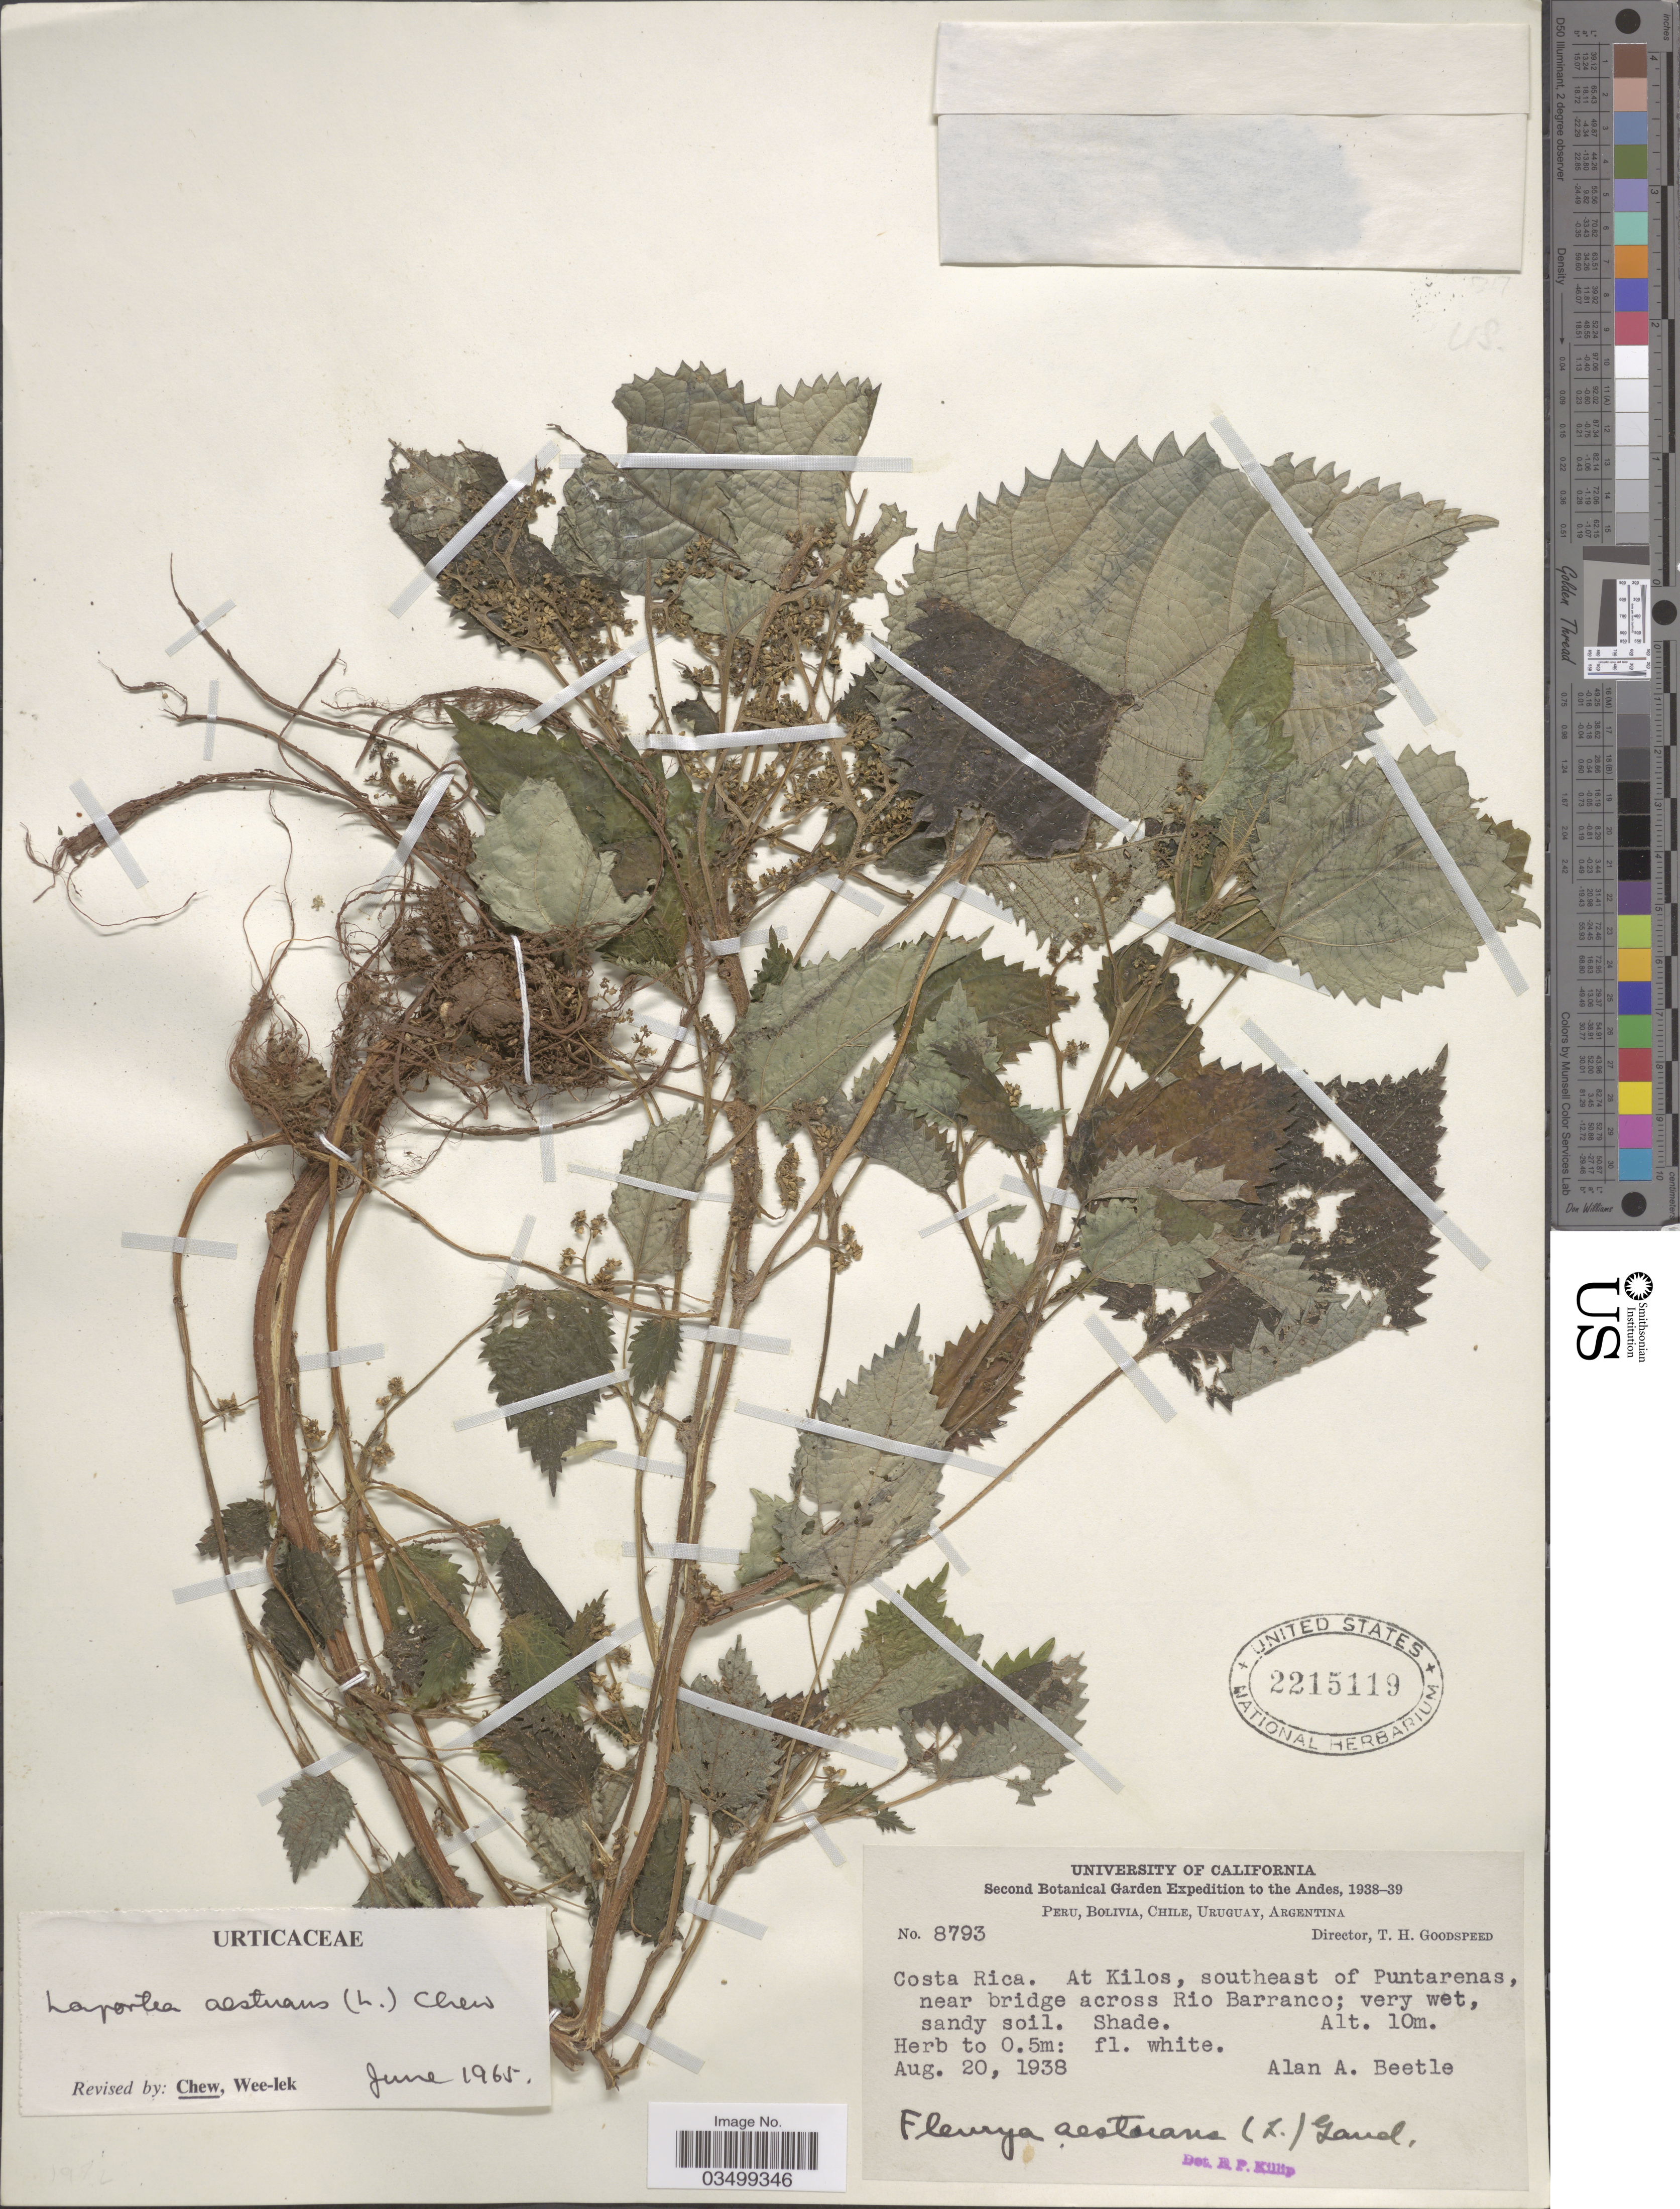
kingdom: Plantae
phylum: Tracheophyta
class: Magnoliopsida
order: Rosales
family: Urticaceae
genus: Laportea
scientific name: Laportea aestuans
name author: (L.) Chew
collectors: A. A. Beetle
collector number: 8793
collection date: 1938-08-20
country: Costa Rica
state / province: Puntarenas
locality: Andes. At Kilos, southeast of Puntarenas, near bridge across Rio Barranco.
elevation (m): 10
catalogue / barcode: US 2215119